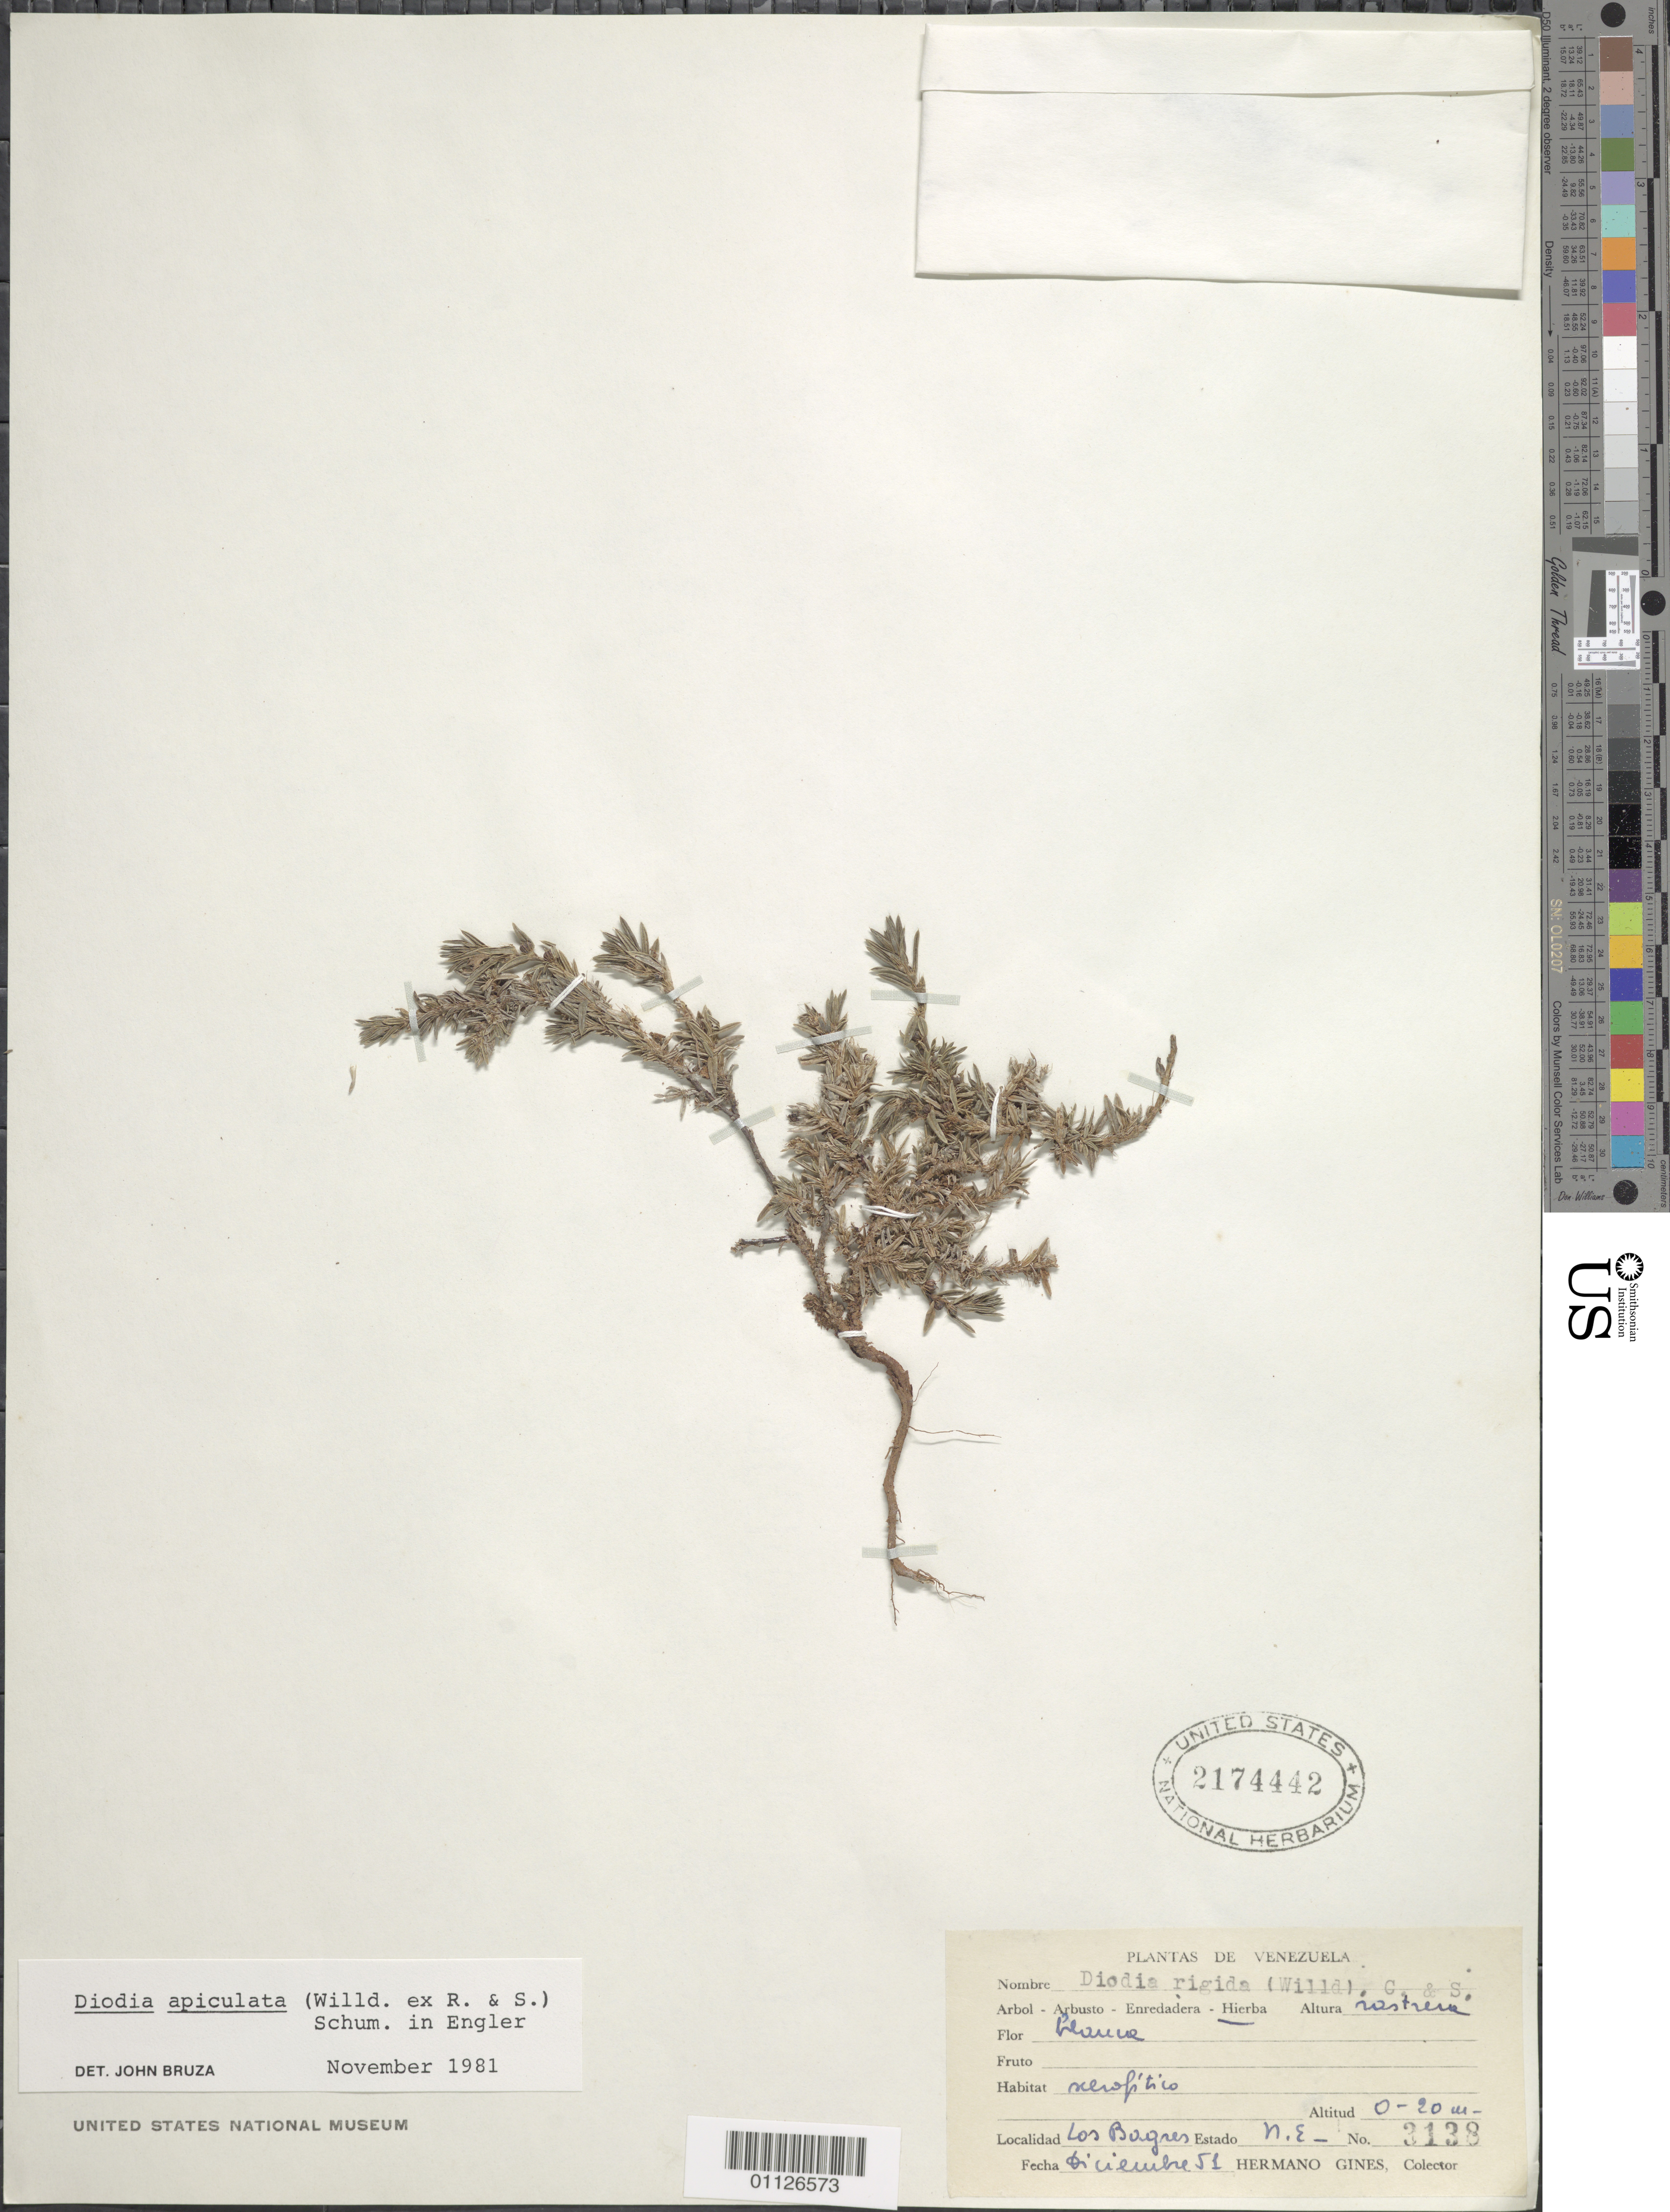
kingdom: Plantae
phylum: Tracheophyta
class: Magnoliopsida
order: Gentianales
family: Rubiaceae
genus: Diodia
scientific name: Diodia apiculata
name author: (Willd. ex Roem. & Schult.) K. Schum.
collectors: Bro. Gines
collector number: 3138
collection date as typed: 01 Dec 1951 to 31 Dec 1951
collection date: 1951-12-01/1951-12-31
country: Venezuela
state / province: Nueva Esparta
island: Margarita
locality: Los Bagres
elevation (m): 0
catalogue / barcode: US 2174442